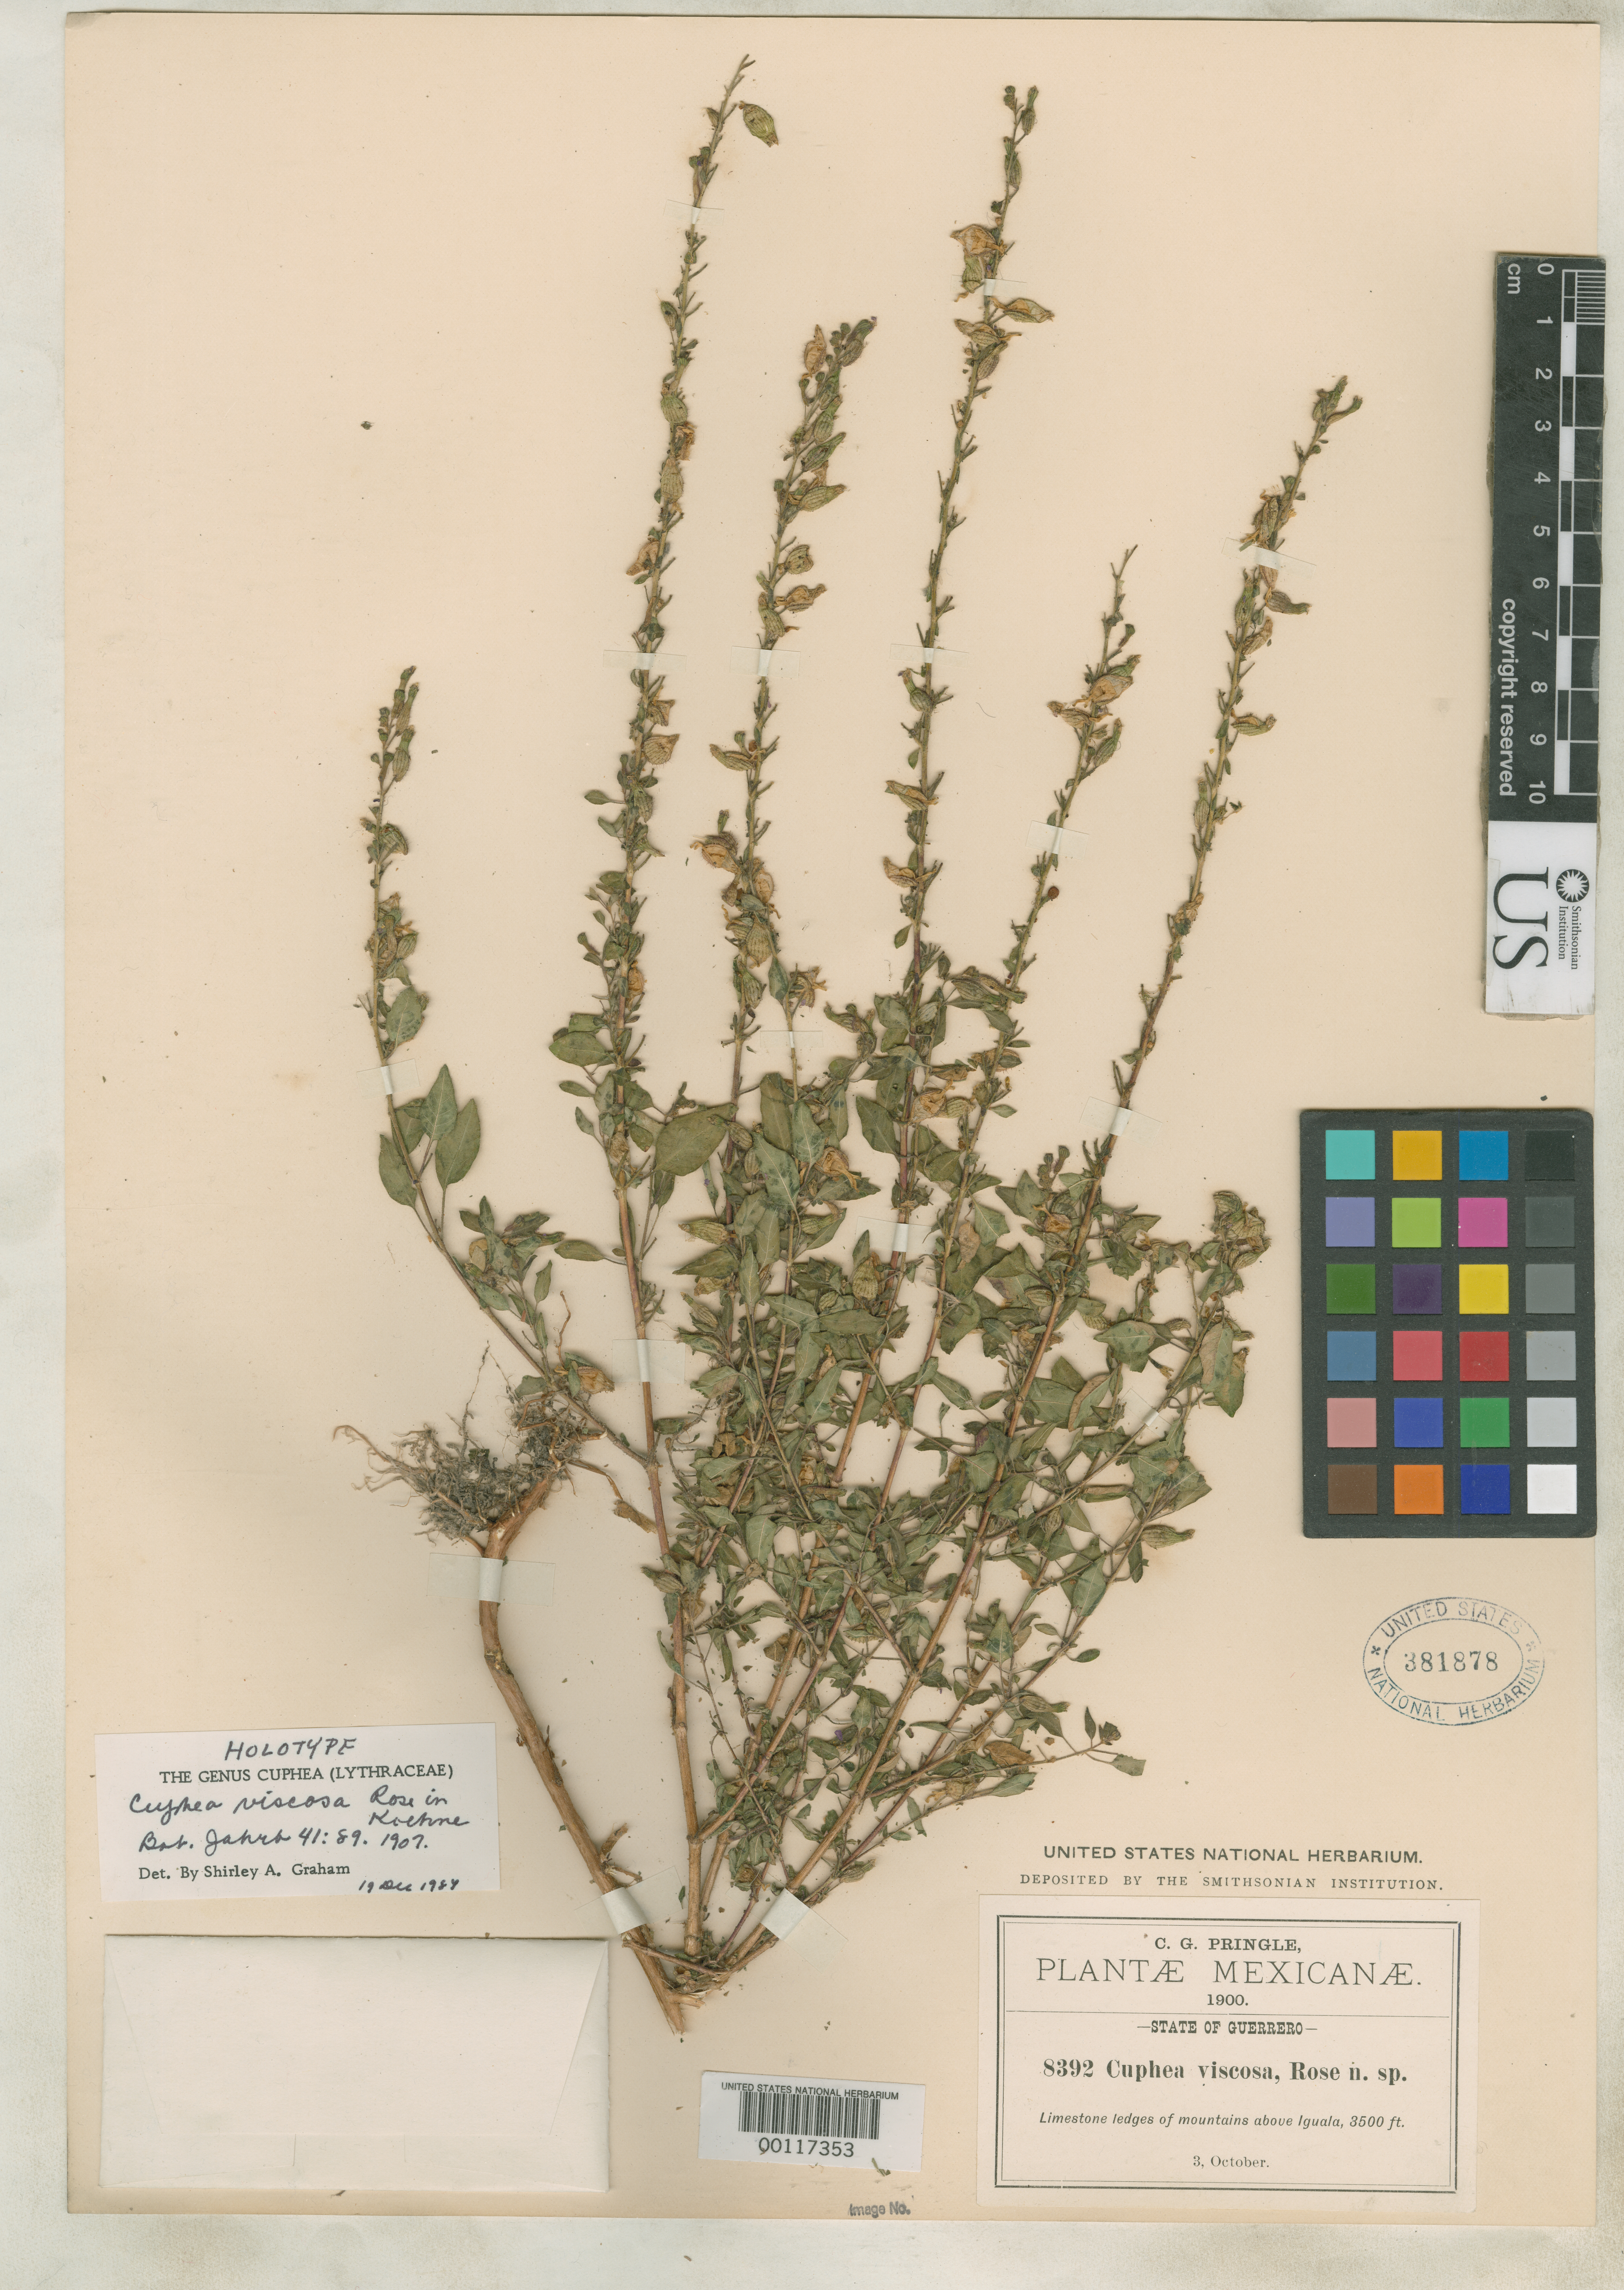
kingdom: Plantae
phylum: Tracheophyta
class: Magnoliopsida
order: Myrtales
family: Lythraceae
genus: Cuphea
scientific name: Cuphea viscosa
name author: Rose in Koehne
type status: Holotype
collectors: C. G. Pringle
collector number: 8392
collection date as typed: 03 Oct 1900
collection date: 1900-10-03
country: Mexico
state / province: Guerrero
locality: Above Iguala.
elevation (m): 1050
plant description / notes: Attributed to "Rose 1907, Contrib. Un. States Nat. Herb."; description (re-)published 1909, Contr. U.S. Natl. Herb. 12: 289.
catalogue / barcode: US 381878